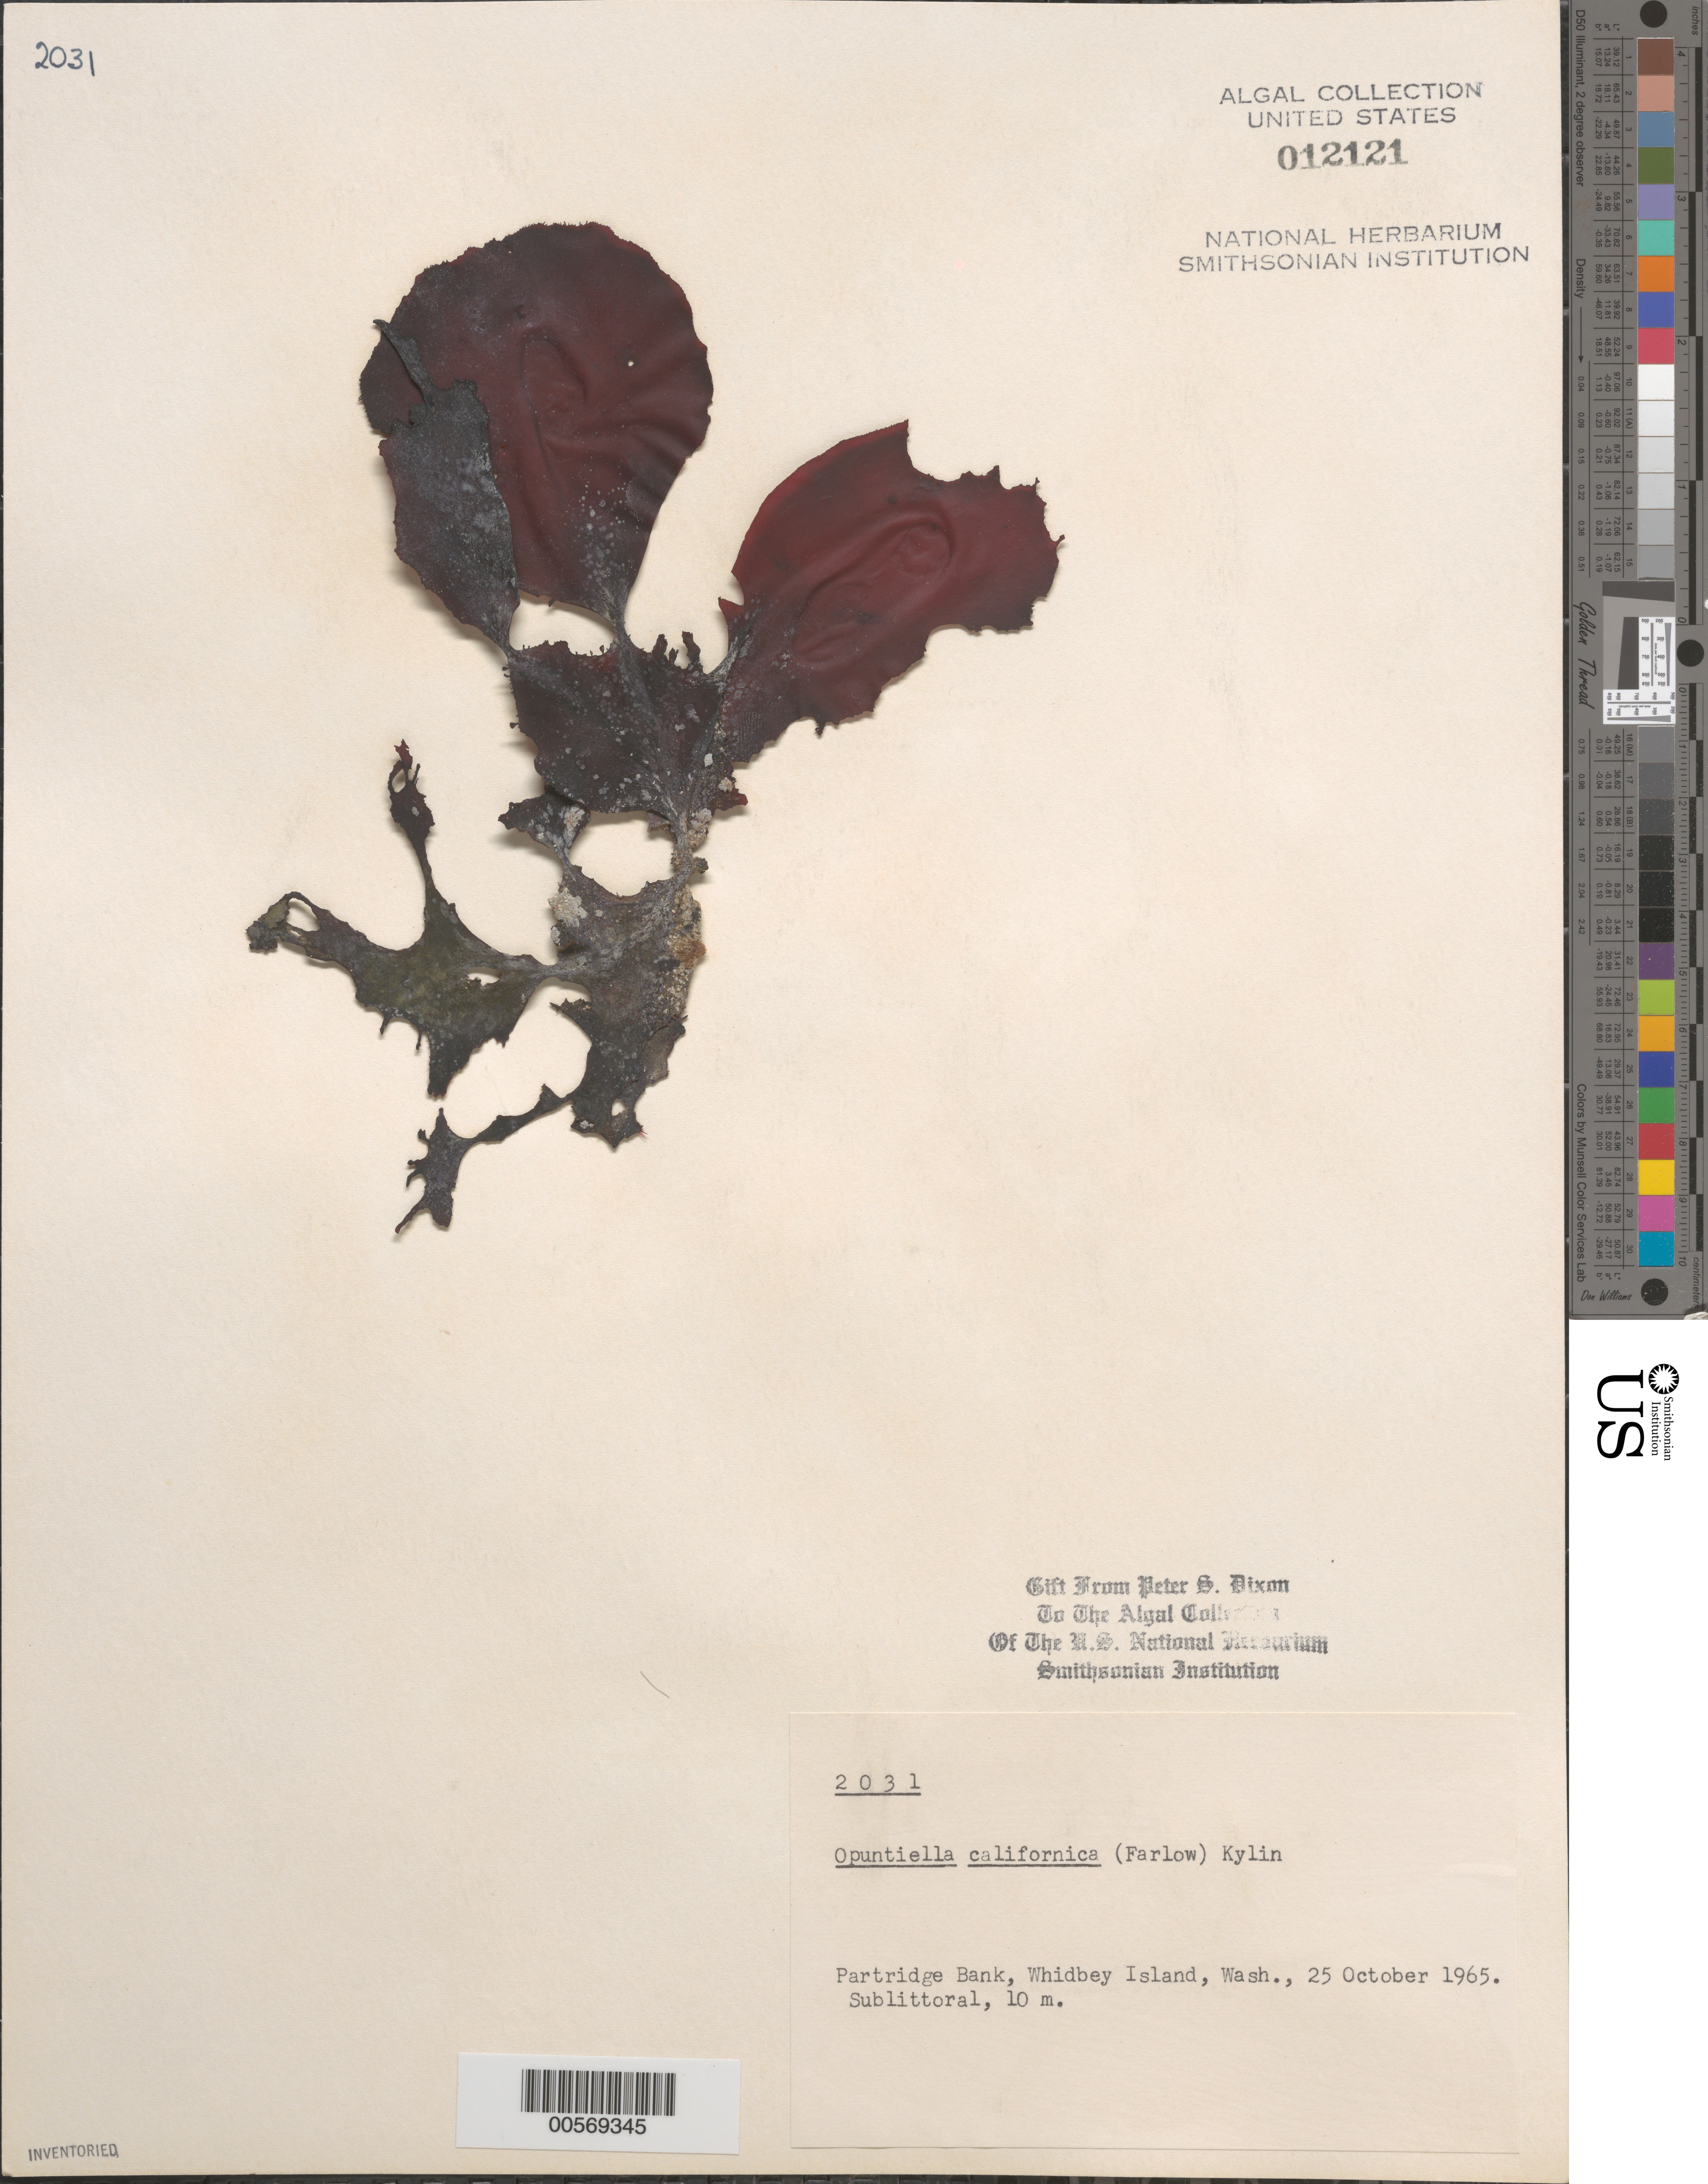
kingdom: Plantae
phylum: Rhodophyta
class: Florideophyceae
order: Gigartinales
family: Furcellariaceae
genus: Opuntiella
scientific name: Opuntiella californica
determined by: Dixon, P. S.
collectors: P. S. Dixon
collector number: PSD 2031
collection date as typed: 25 Oct 1965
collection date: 1965-10-25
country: United States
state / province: Washington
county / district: Island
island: Whidbey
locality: Partridge Bank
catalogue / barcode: US 12121